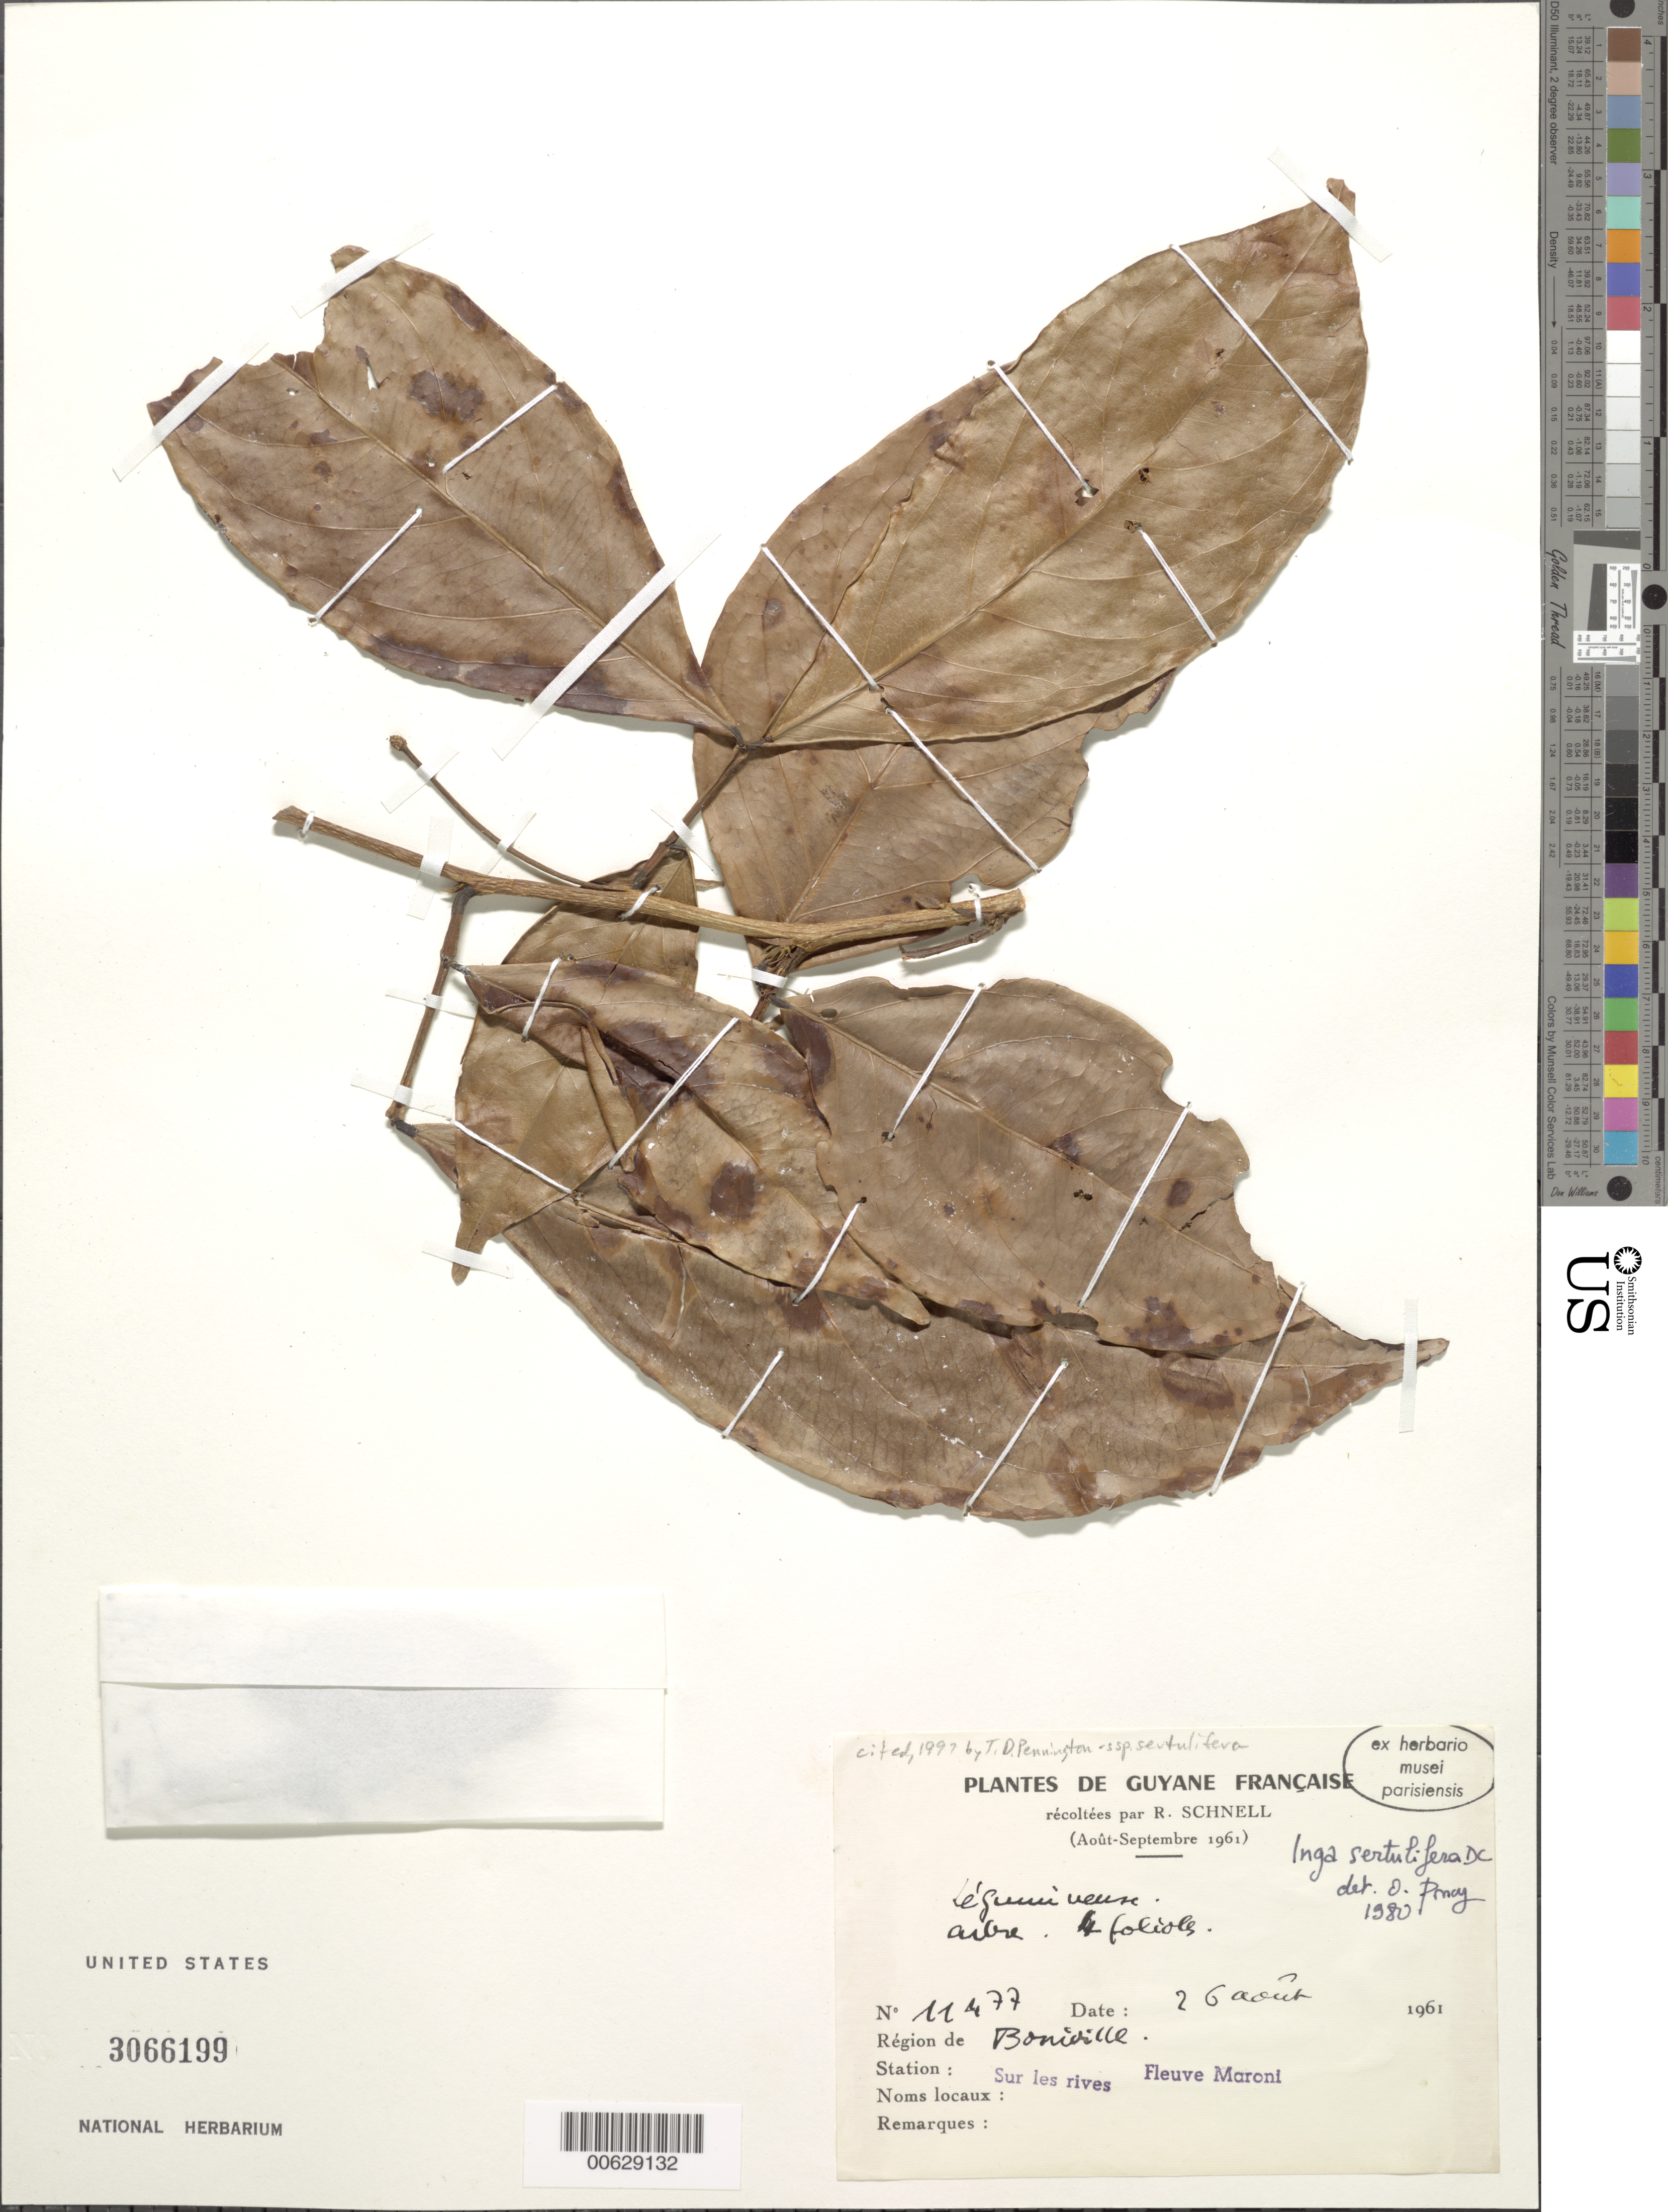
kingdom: Plantae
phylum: Tracheophyta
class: Magnoliopsida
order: Fabales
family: Fabaceae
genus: Inga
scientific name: Inga sertulifera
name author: DC.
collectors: R. A. Schnell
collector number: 11477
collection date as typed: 26-Aug-61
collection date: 1961-08-26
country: French Guiana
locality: Boni de Boniville, Bassin du Haut-Maroni-Lawa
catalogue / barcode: US 3066199